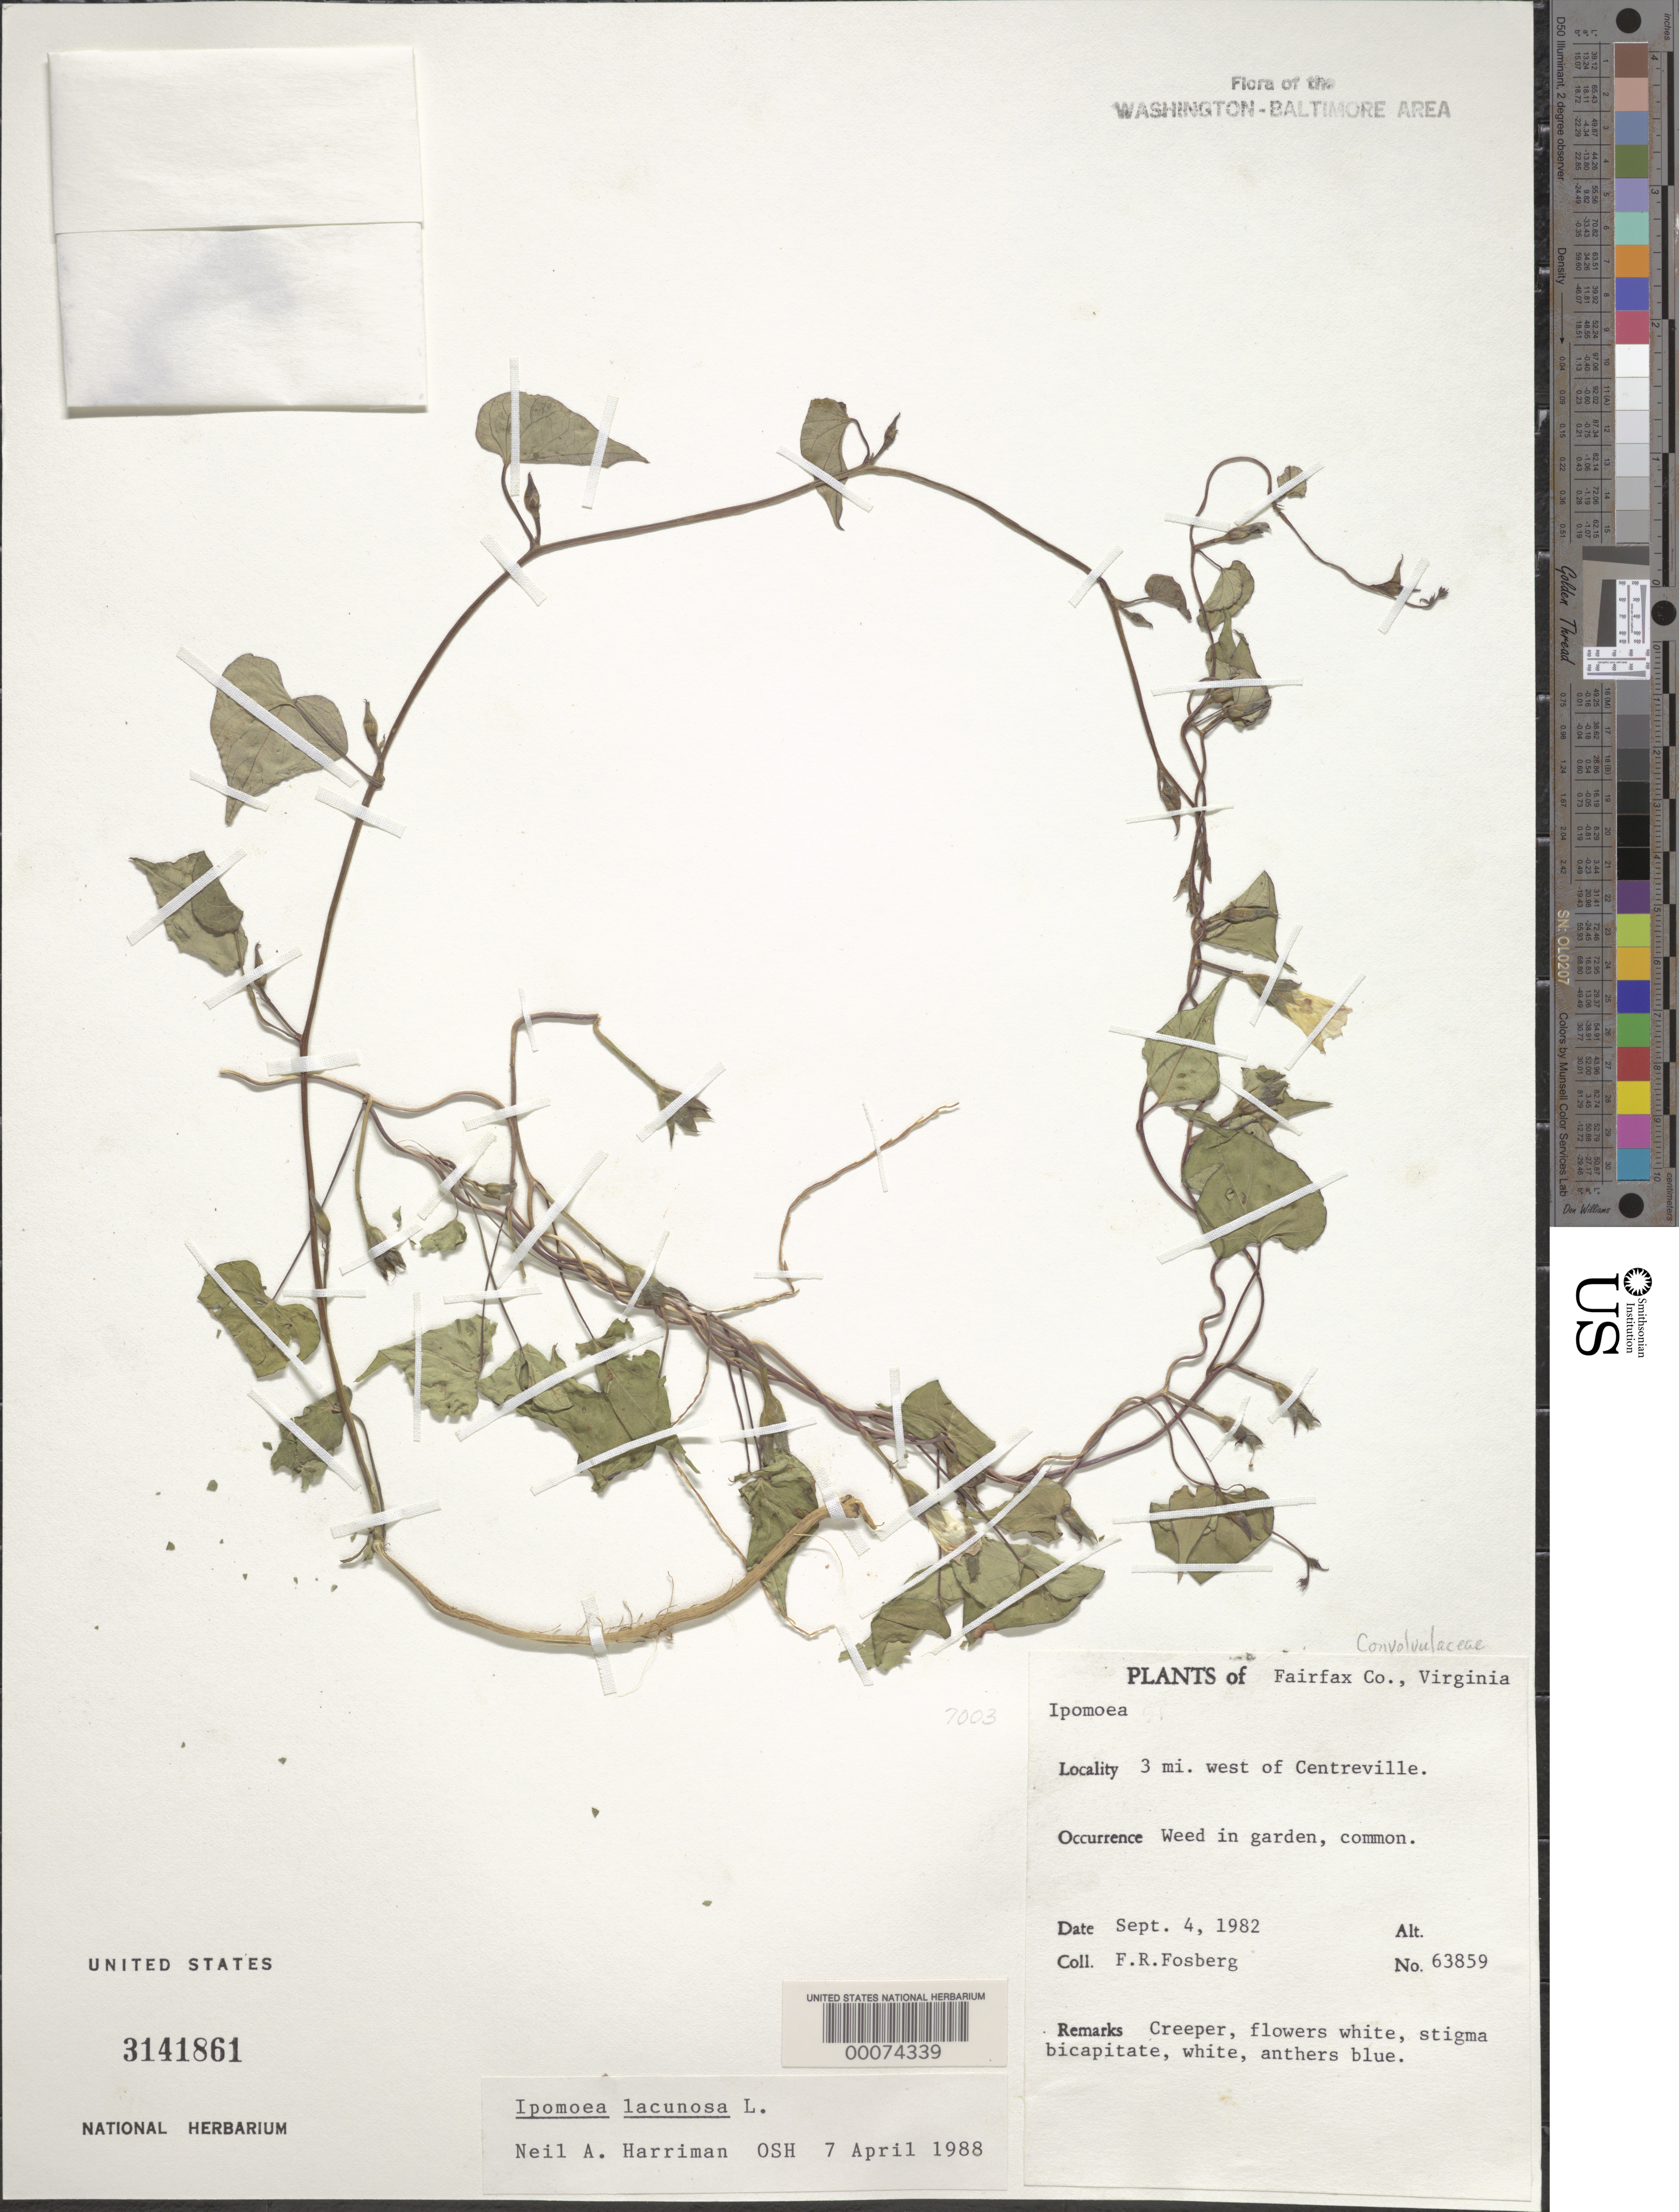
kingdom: Plantae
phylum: Tracheophyta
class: Magnoliopsida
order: Solanales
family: Convolvulaceae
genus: Ipomoea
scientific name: Ipomoea lacunosa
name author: L.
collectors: F. R. Fosberg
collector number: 63859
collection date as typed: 04 Sep 1982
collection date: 1982-09-04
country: United States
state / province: Virginia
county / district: Fairfax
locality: W of Centreville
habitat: Weed in garden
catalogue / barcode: US 3141861